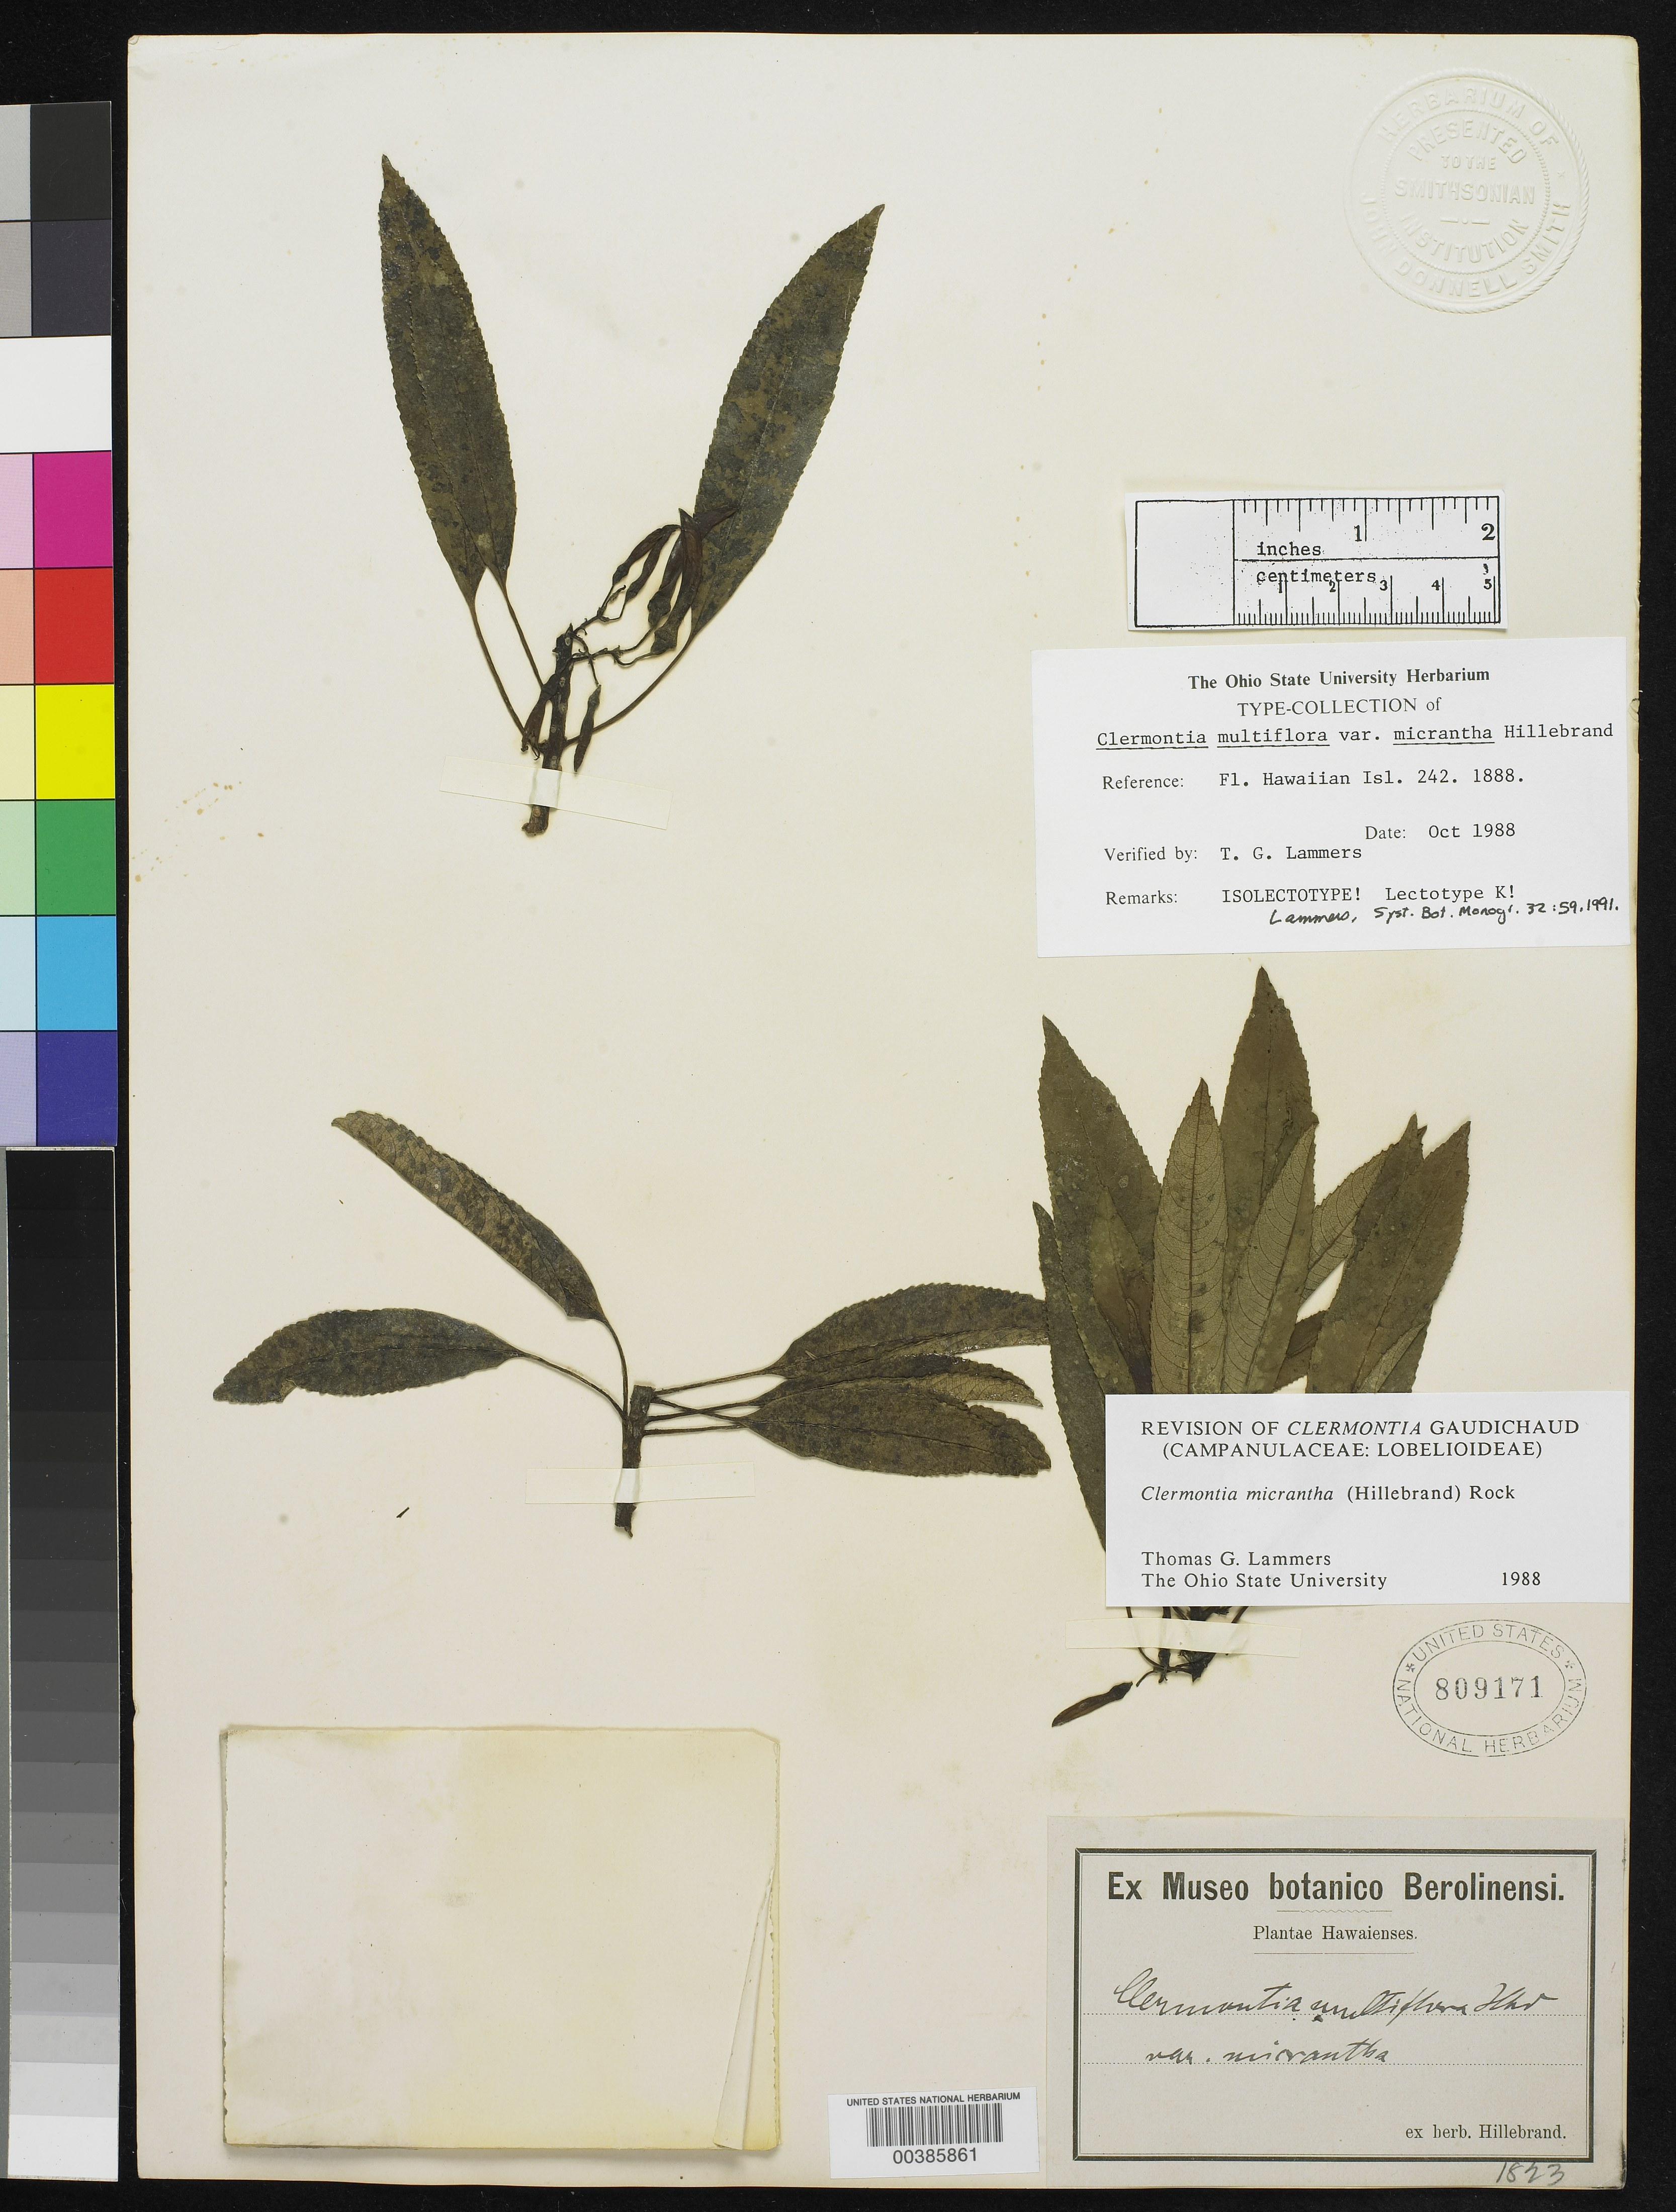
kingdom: Plantae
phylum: Tracheophyta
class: Magnoliopsida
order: Asterales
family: Campanulaceae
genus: Clermontia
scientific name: Clermontia multiflora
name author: Hillebr.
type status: Isolectotype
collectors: W. Hillebrand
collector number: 1823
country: United States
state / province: Hawaii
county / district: Maui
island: Maui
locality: Waihee.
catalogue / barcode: US 809171